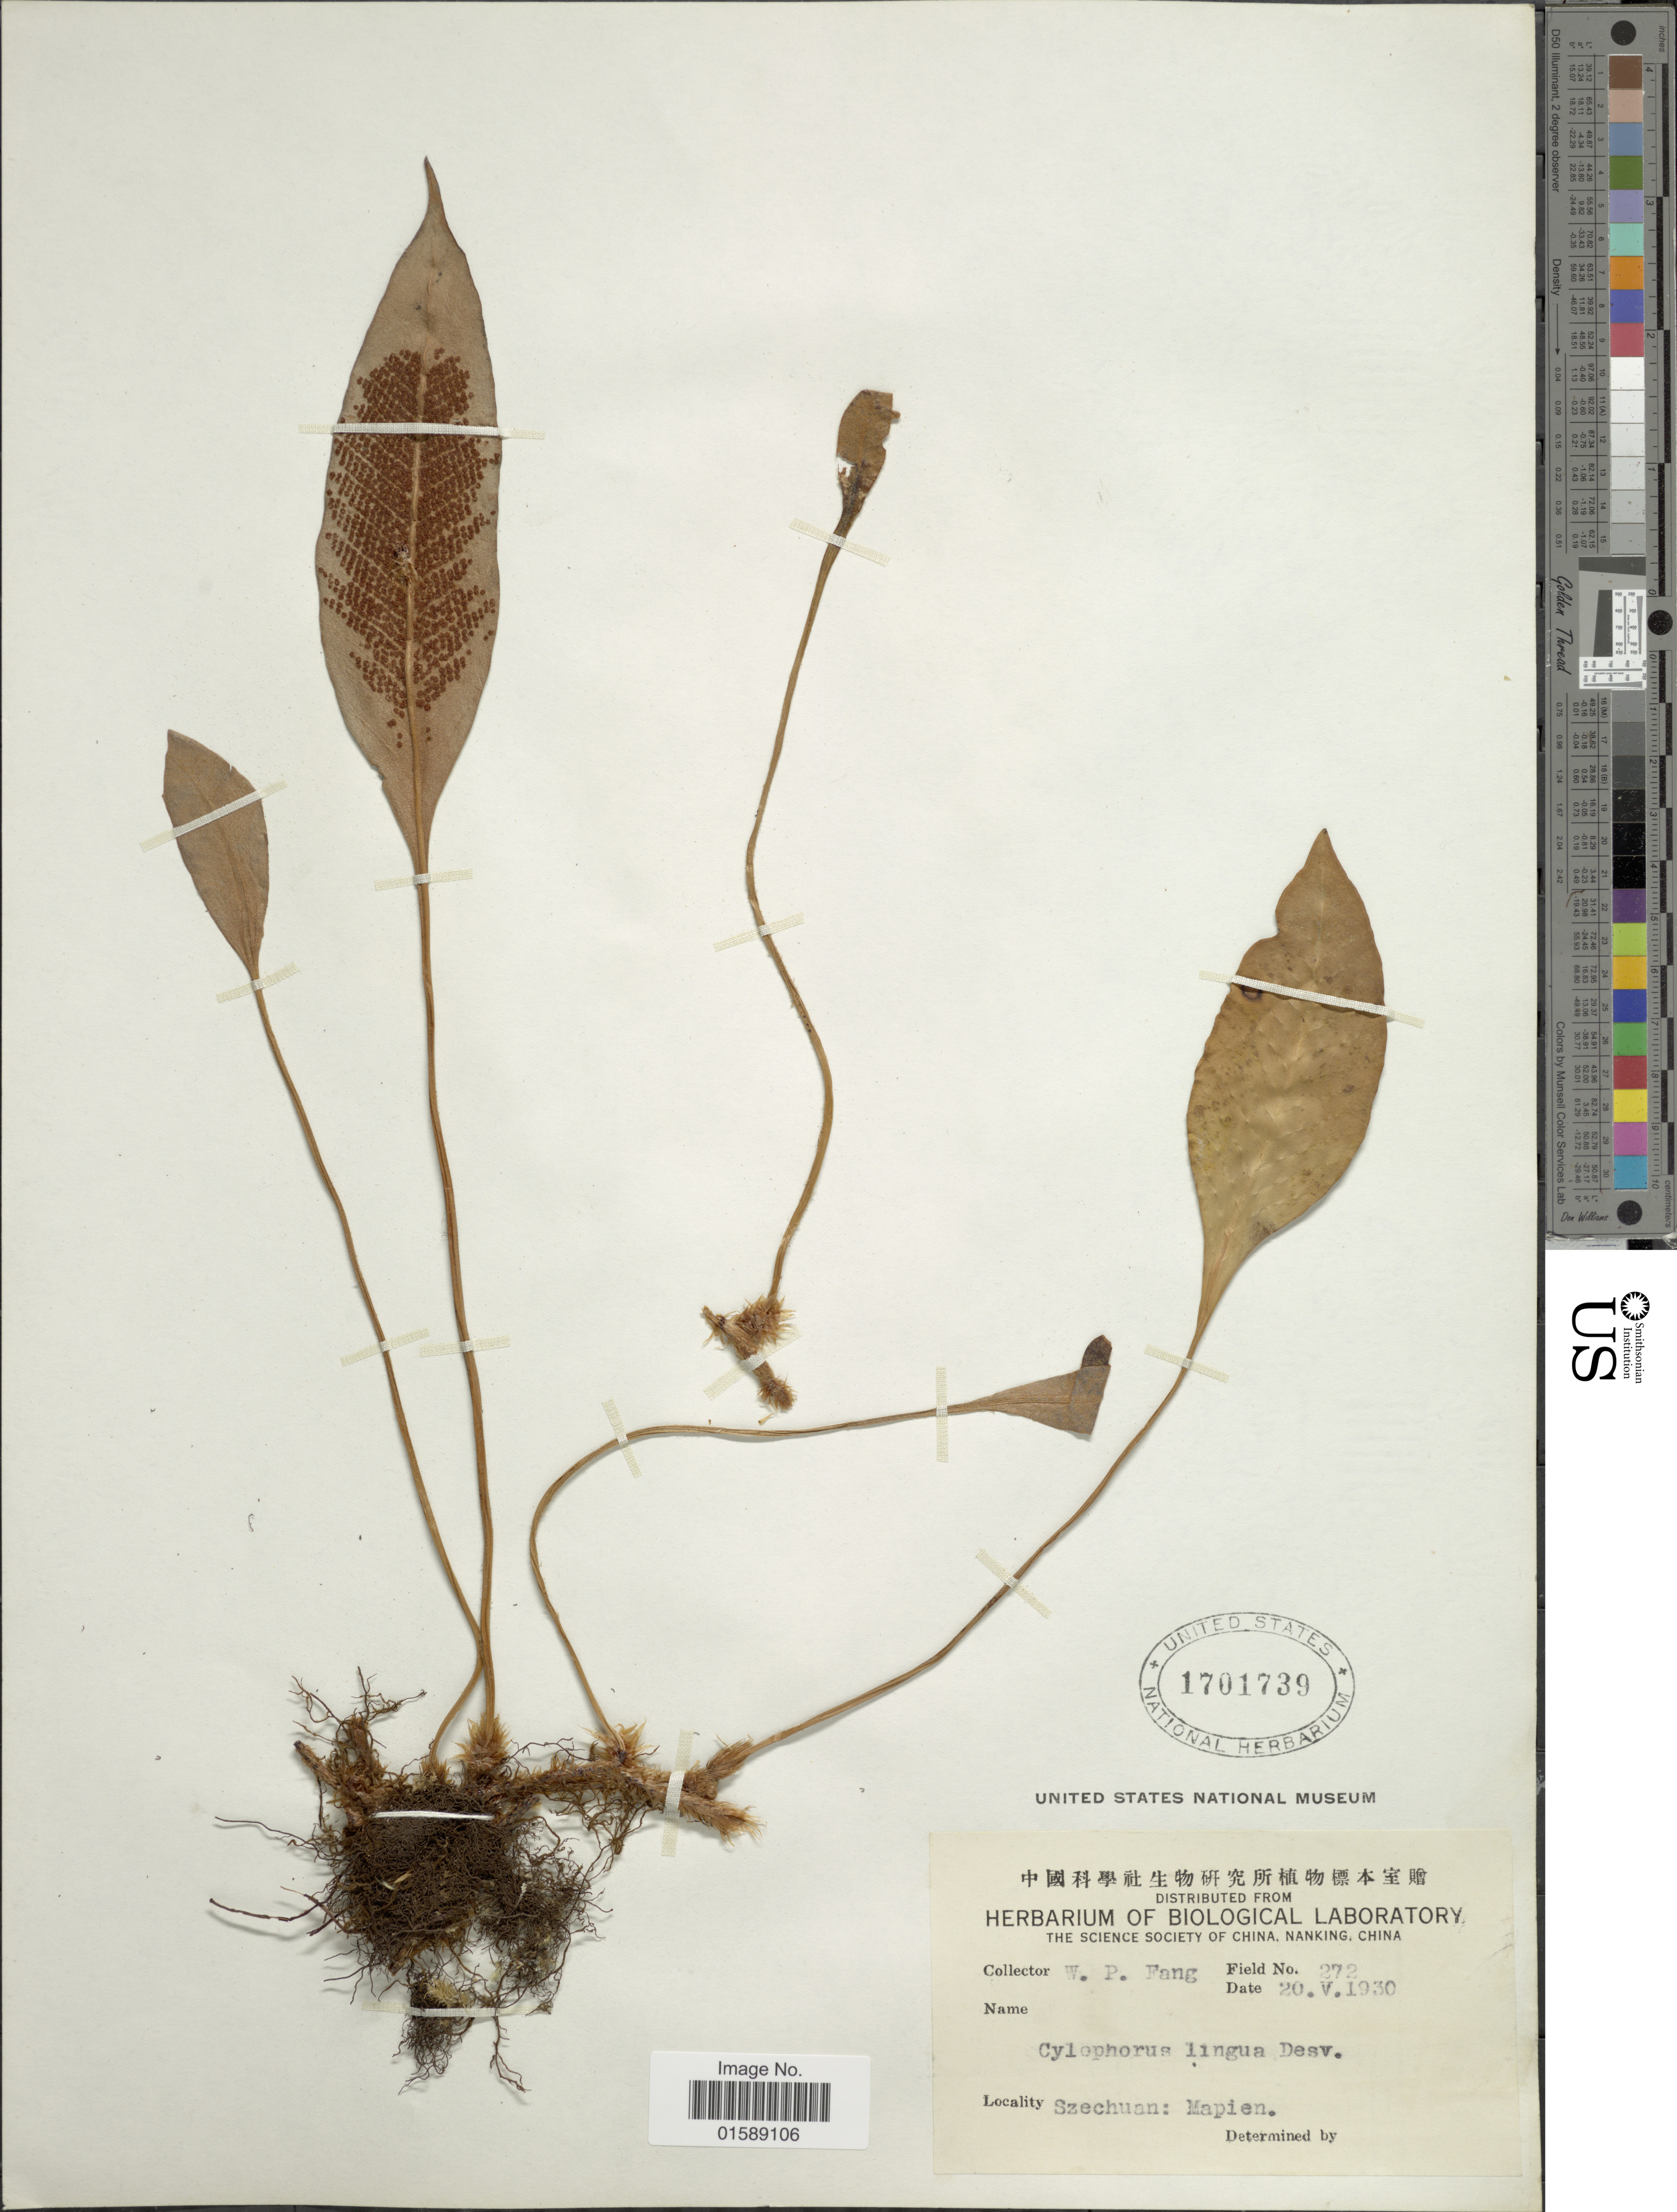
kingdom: Plantae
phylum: Tracheophyta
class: Polypodiopsida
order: Polypodiales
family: Polypodiaceae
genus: Pyrrosia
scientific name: Pyrrosia lingua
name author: (Thurb.) Farw.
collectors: W. P. Fang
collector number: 272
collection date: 1930-05-20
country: China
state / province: Sichuan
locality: Szechuan: Mapien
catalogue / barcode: US 1701739